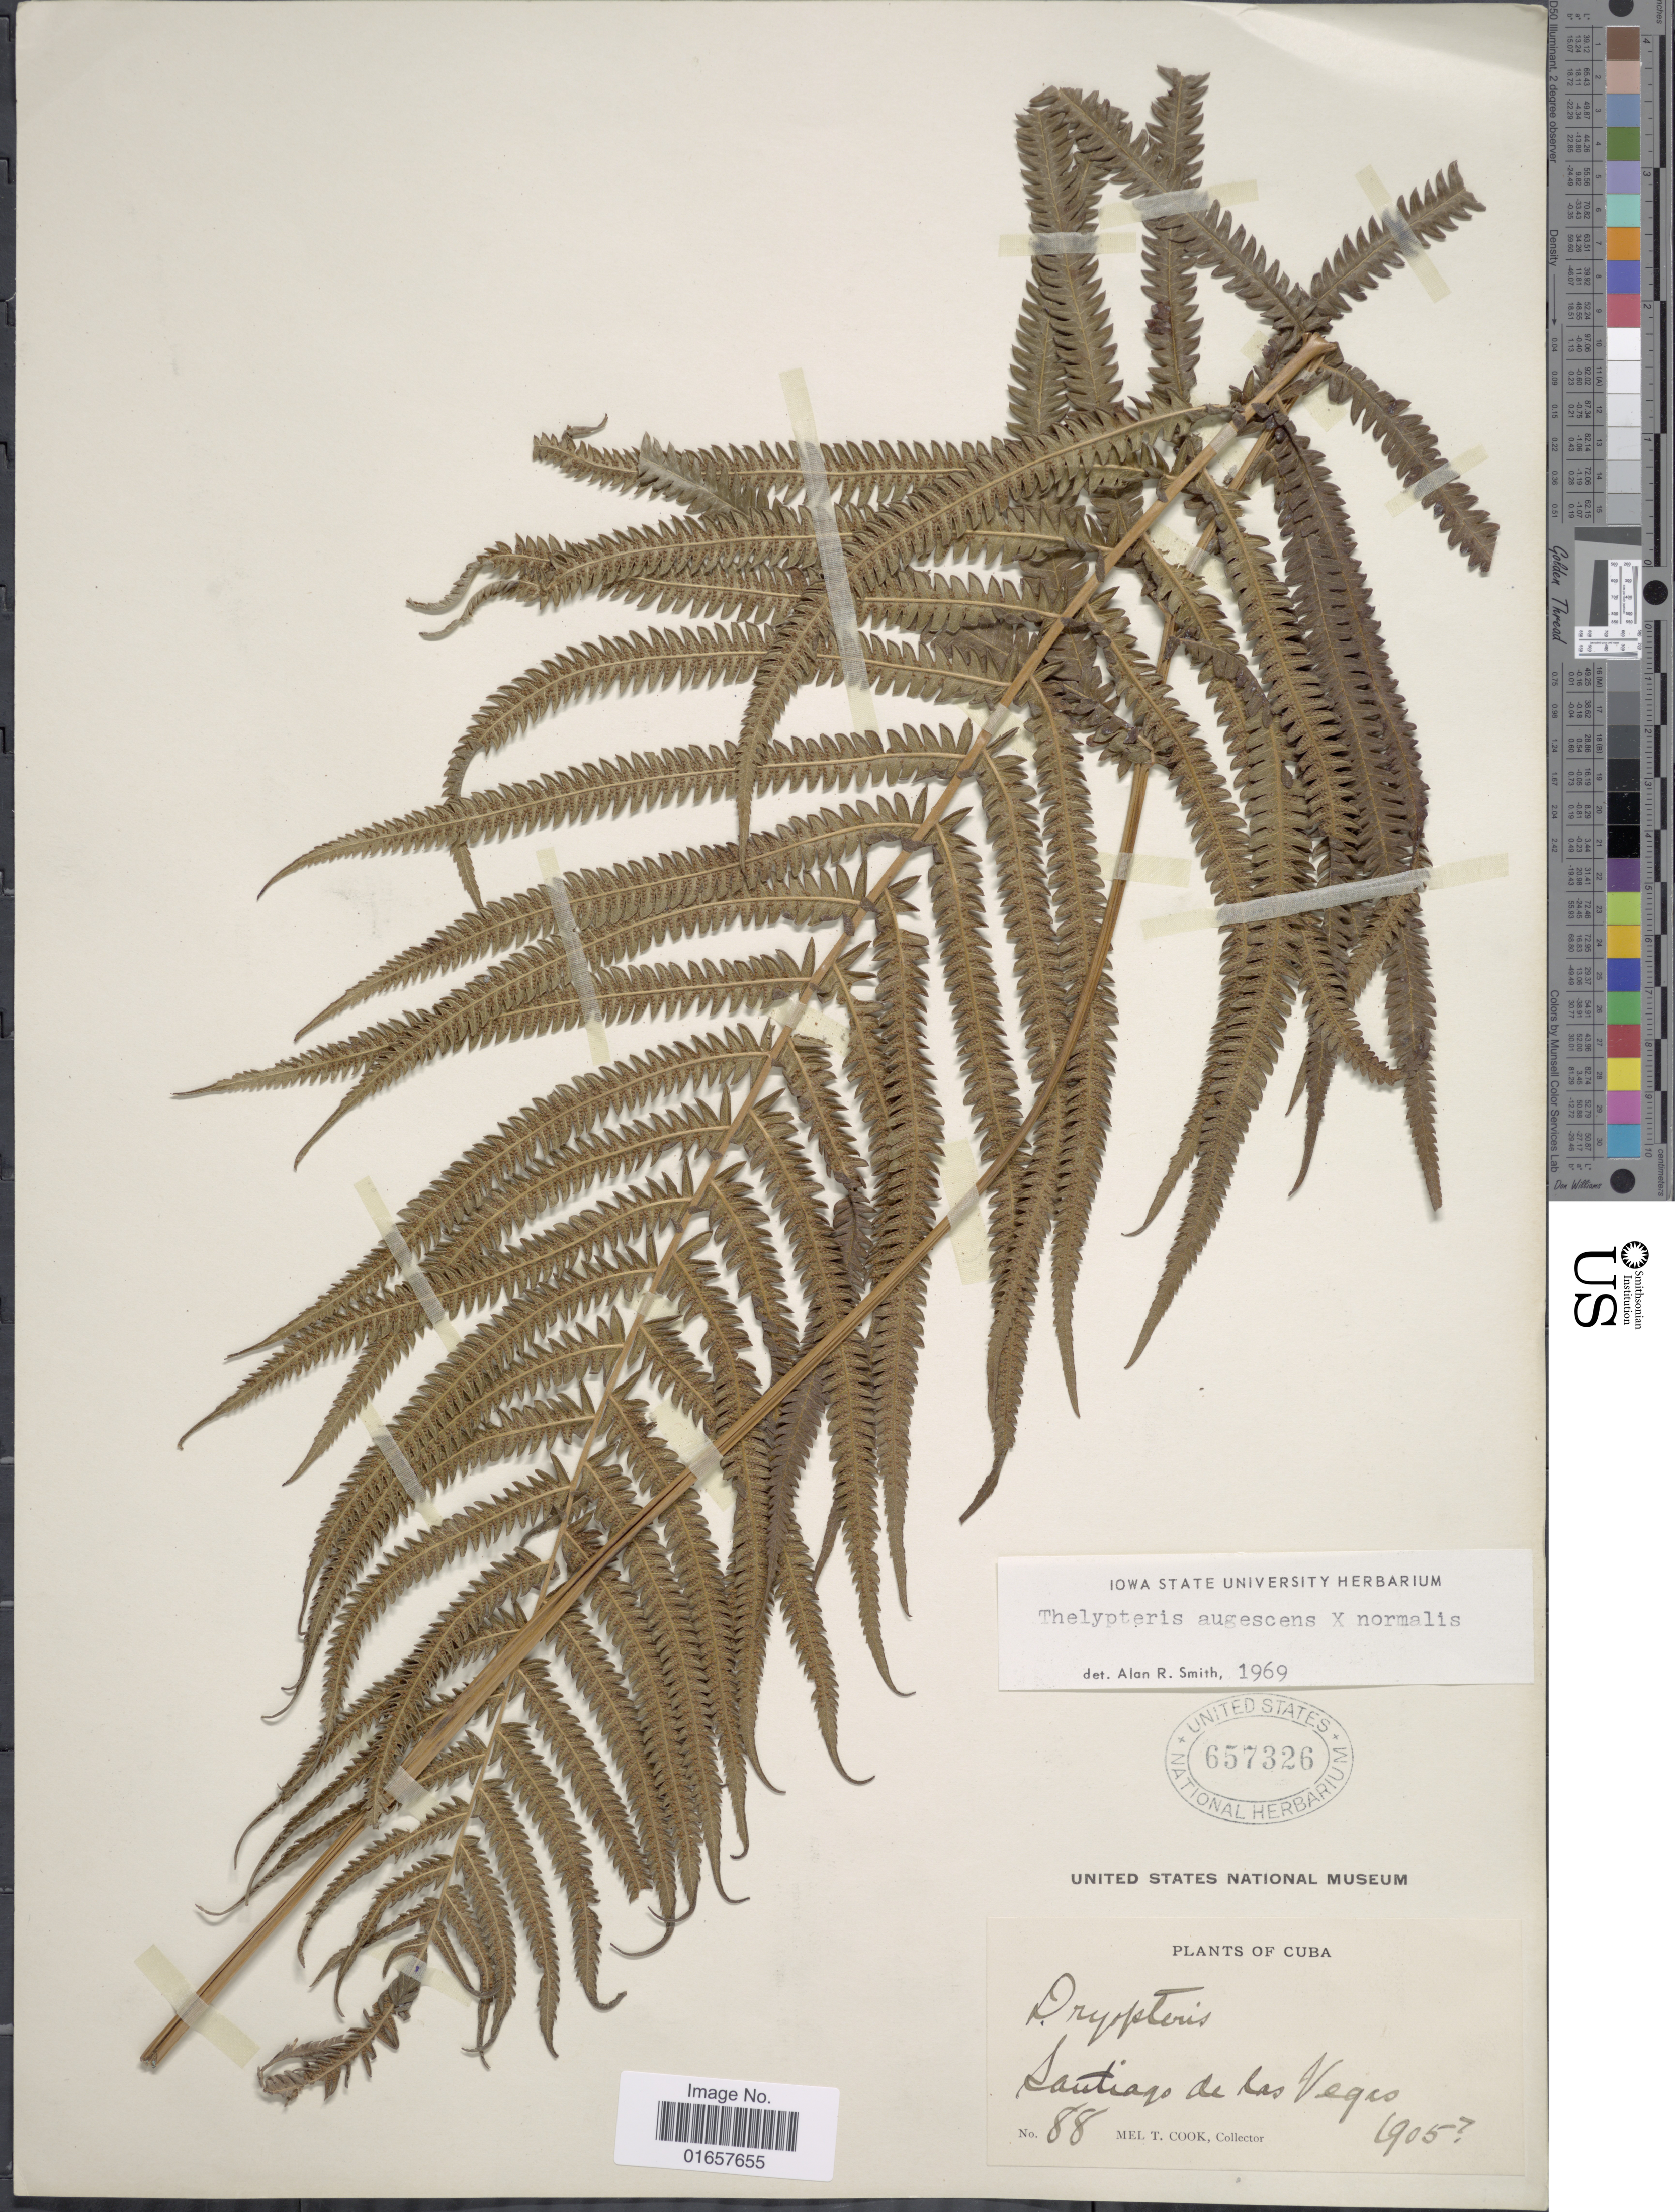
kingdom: Plantae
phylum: Tracheophyta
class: Polypodiopsida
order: Polypodiales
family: Thelypteridaceae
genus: Christella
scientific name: Christella augescens x C. normalis (C. Chr.) Holttum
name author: (Blume) Holttum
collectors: M. T. Cook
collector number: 88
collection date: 1905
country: Cuba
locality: Cuba, Santiago de Las Vegas.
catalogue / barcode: US 657326